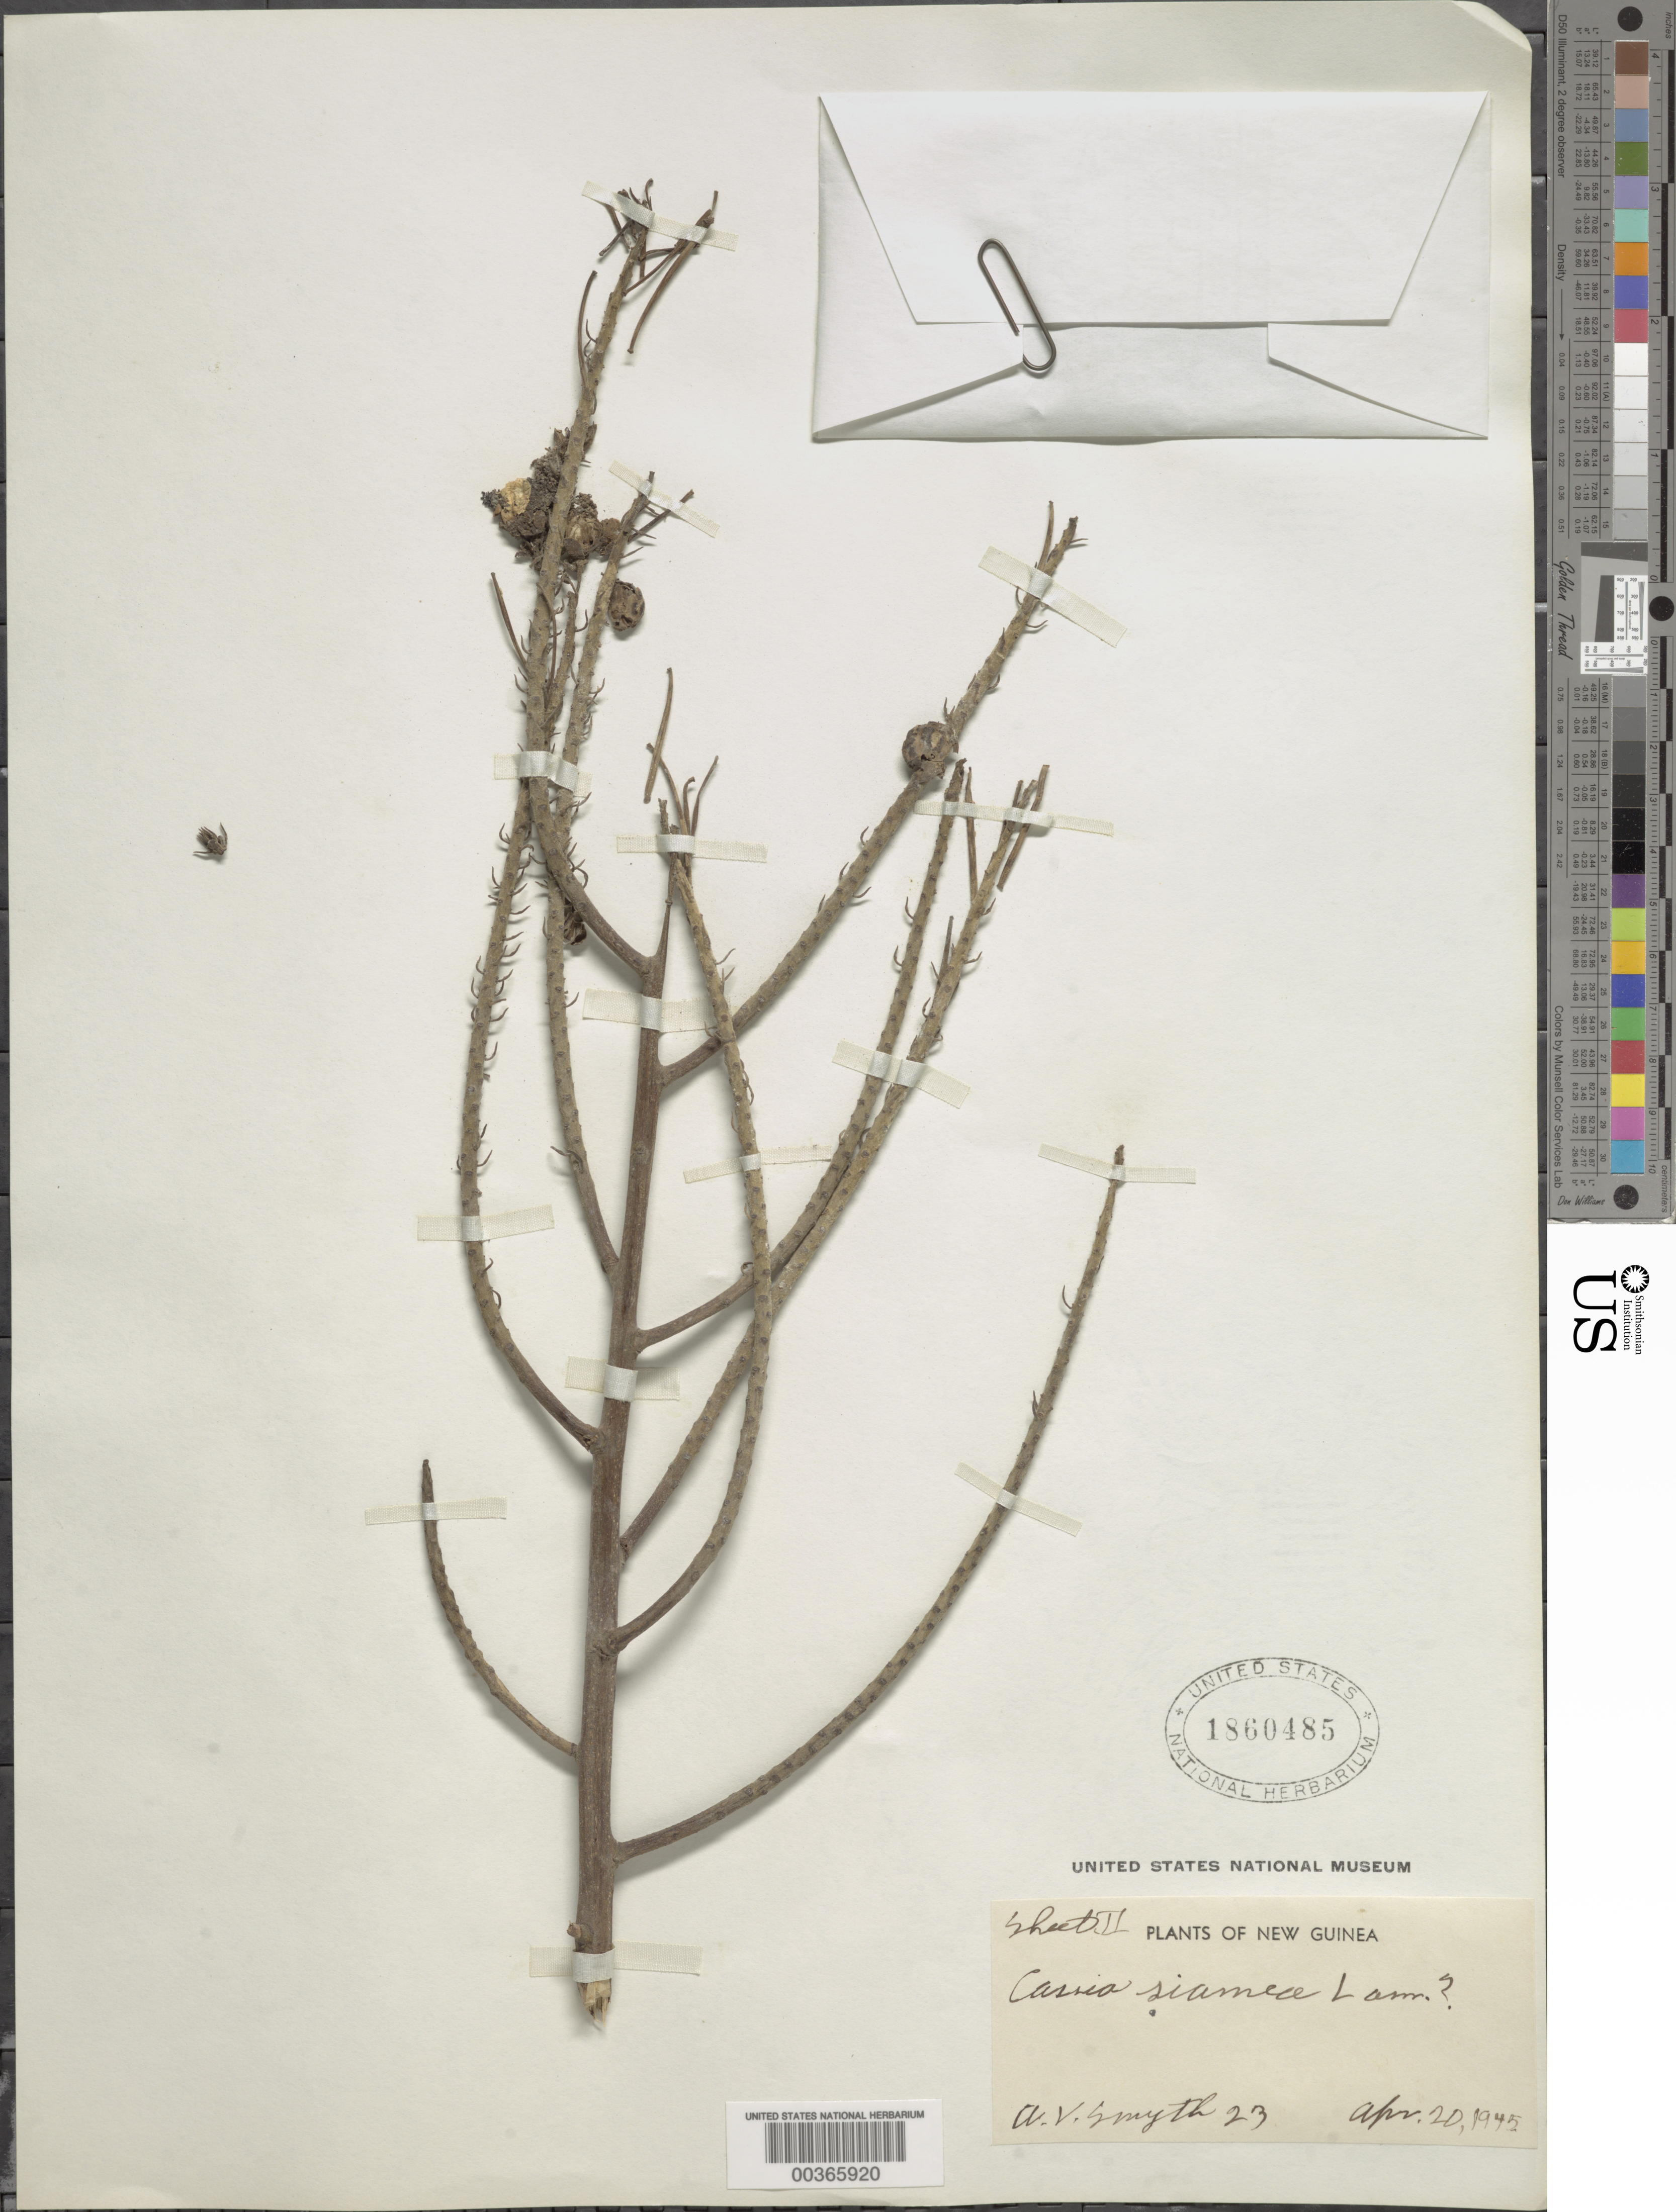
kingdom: Plantae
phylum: Tracheophyta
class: Magnoliopsida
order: Fabales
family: Fabaceae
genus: Senna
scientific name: Senna siamea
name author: (Lam.) H.S. Irwin & Barneby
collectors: A. V. Smyth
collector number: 23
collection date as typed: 20 Apr 1945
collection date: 1945-04-20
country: Papua New Guinea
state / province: Morobe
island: New Guinea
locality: Cape cretin, ne new guinea; vicinity of nasing-alatu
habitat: Flat areas along coast; open grassy areas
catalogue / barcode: US 1860485